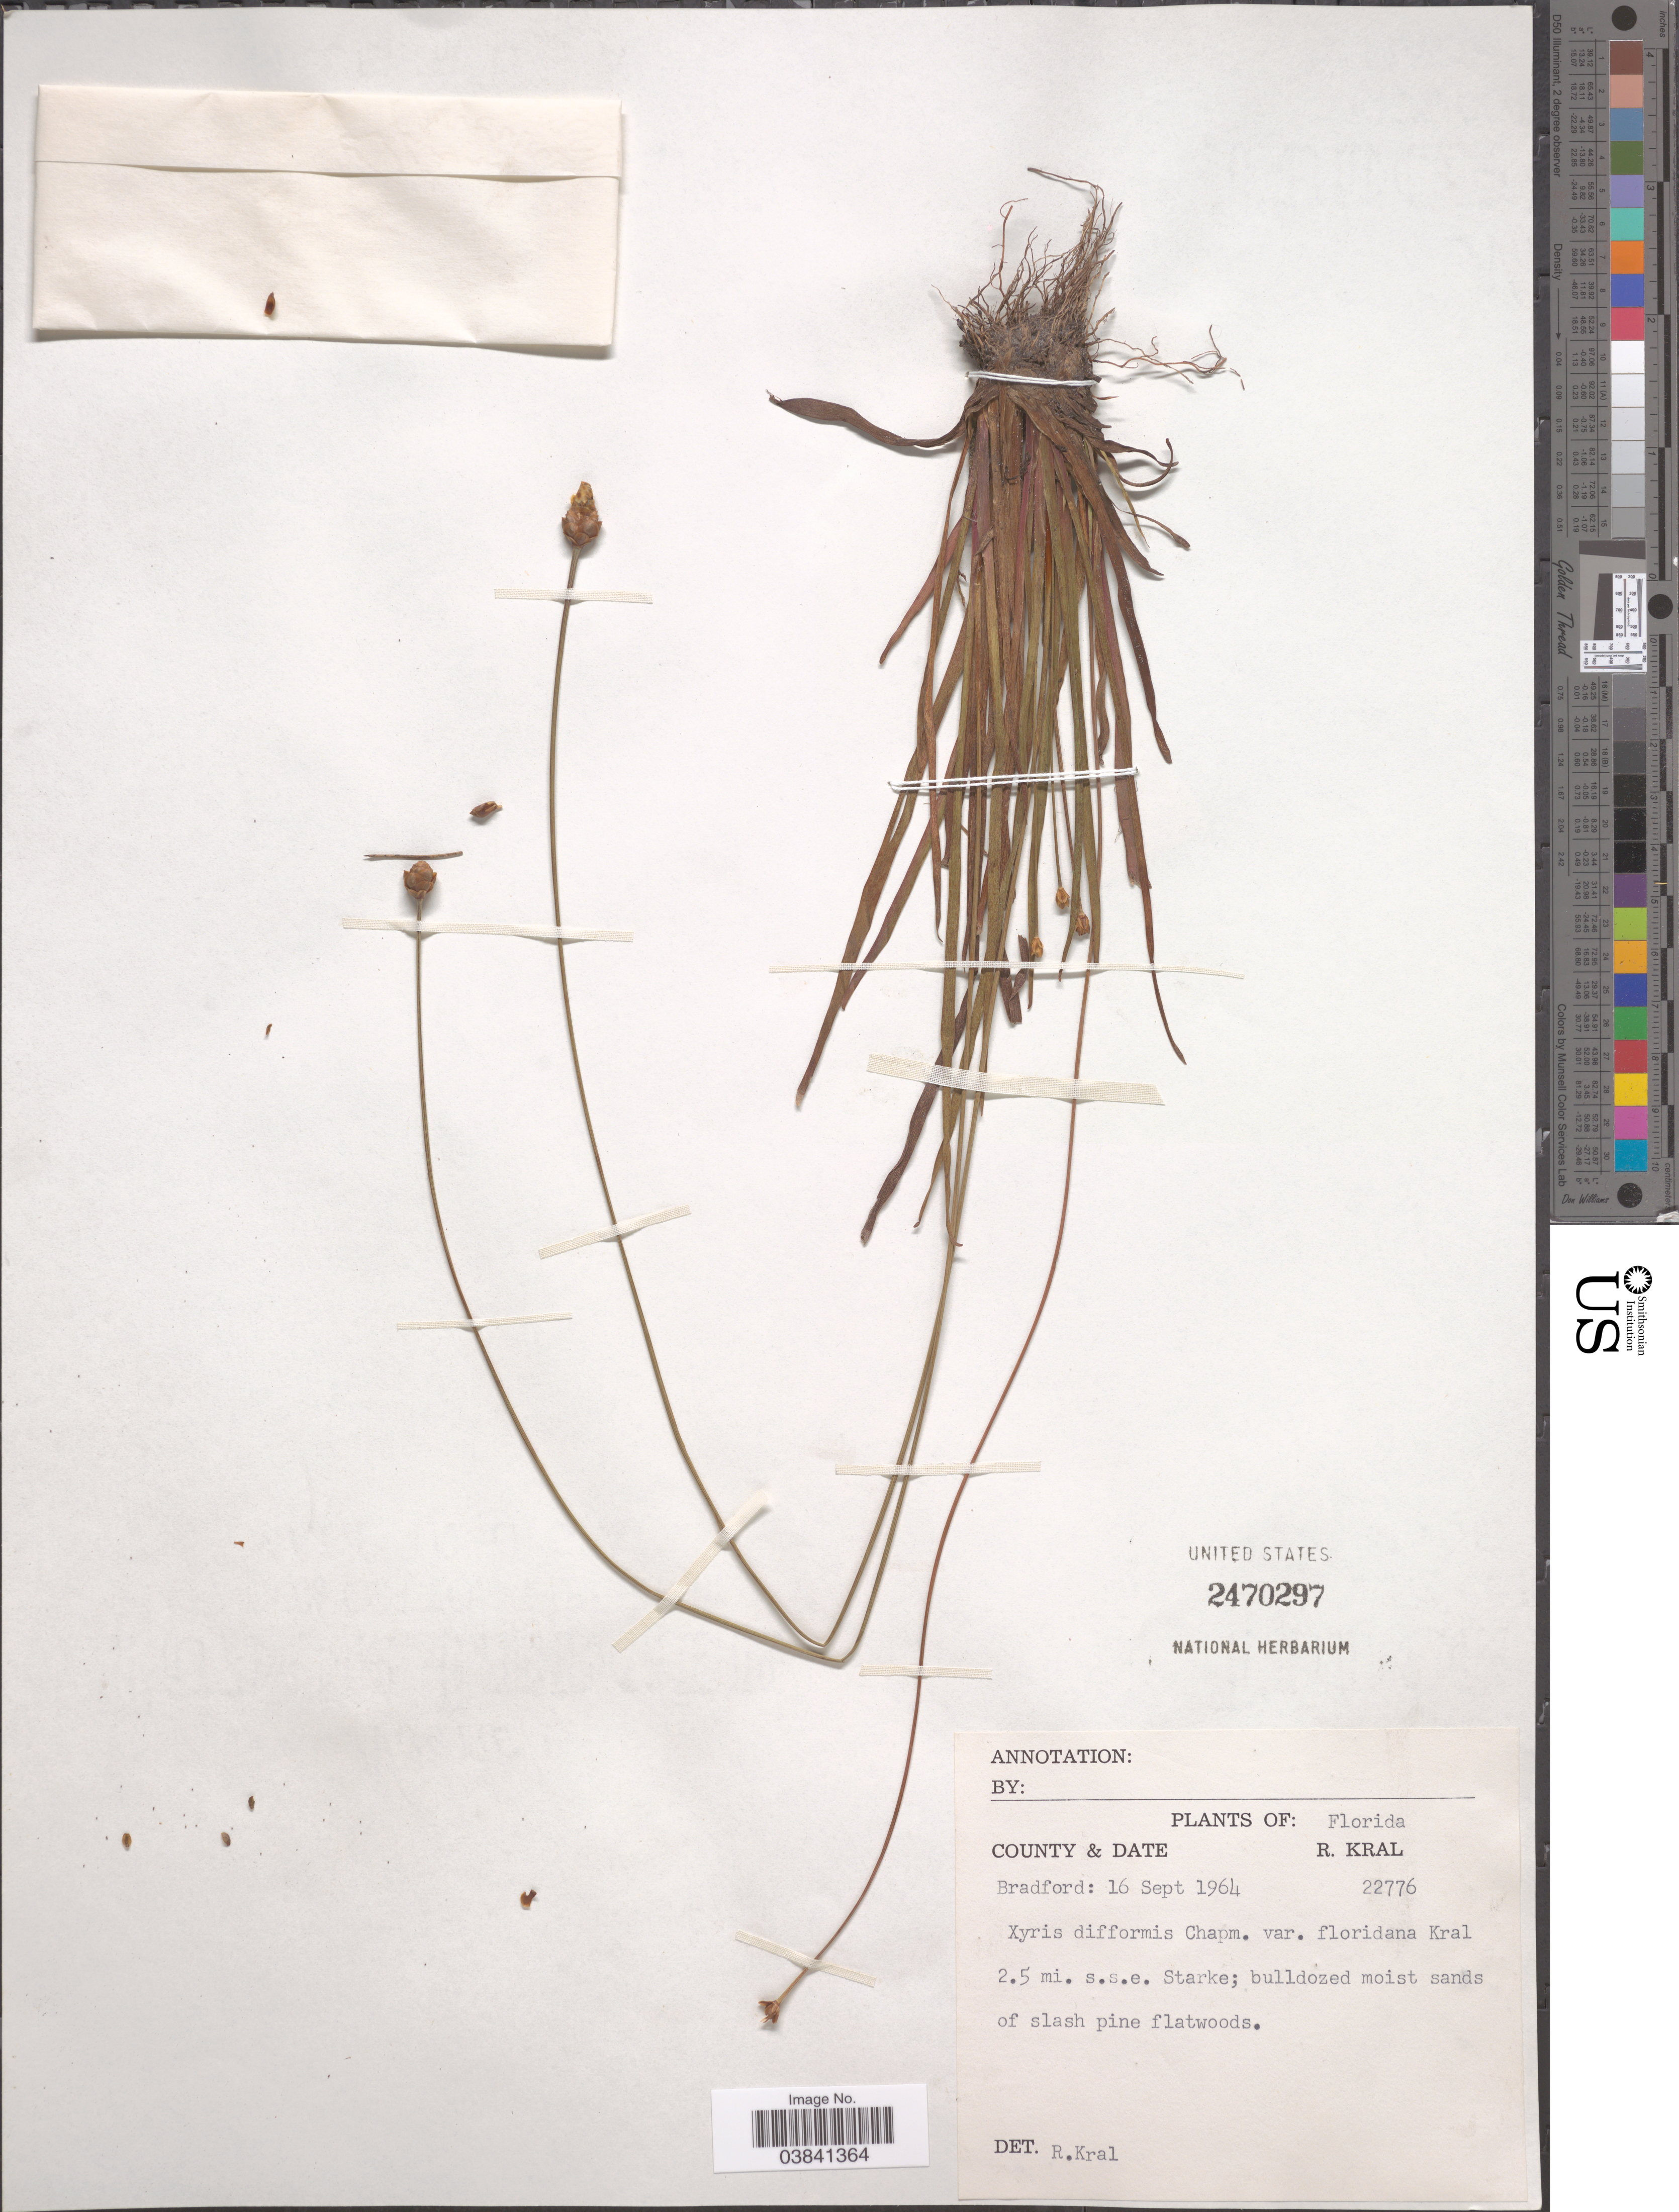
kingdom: Plantae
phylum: Tracheophyta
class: Liliopsida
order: Poales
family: Xyridaceae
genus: Xyris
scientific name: Xyris difformis var. floridana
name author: Kral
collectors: R. Kral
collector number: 22776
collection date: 1964-09-16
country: United States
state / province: Florida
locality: County Bradford: 2.5 mi. s.s.e. Starke.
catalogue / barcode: US 2470297